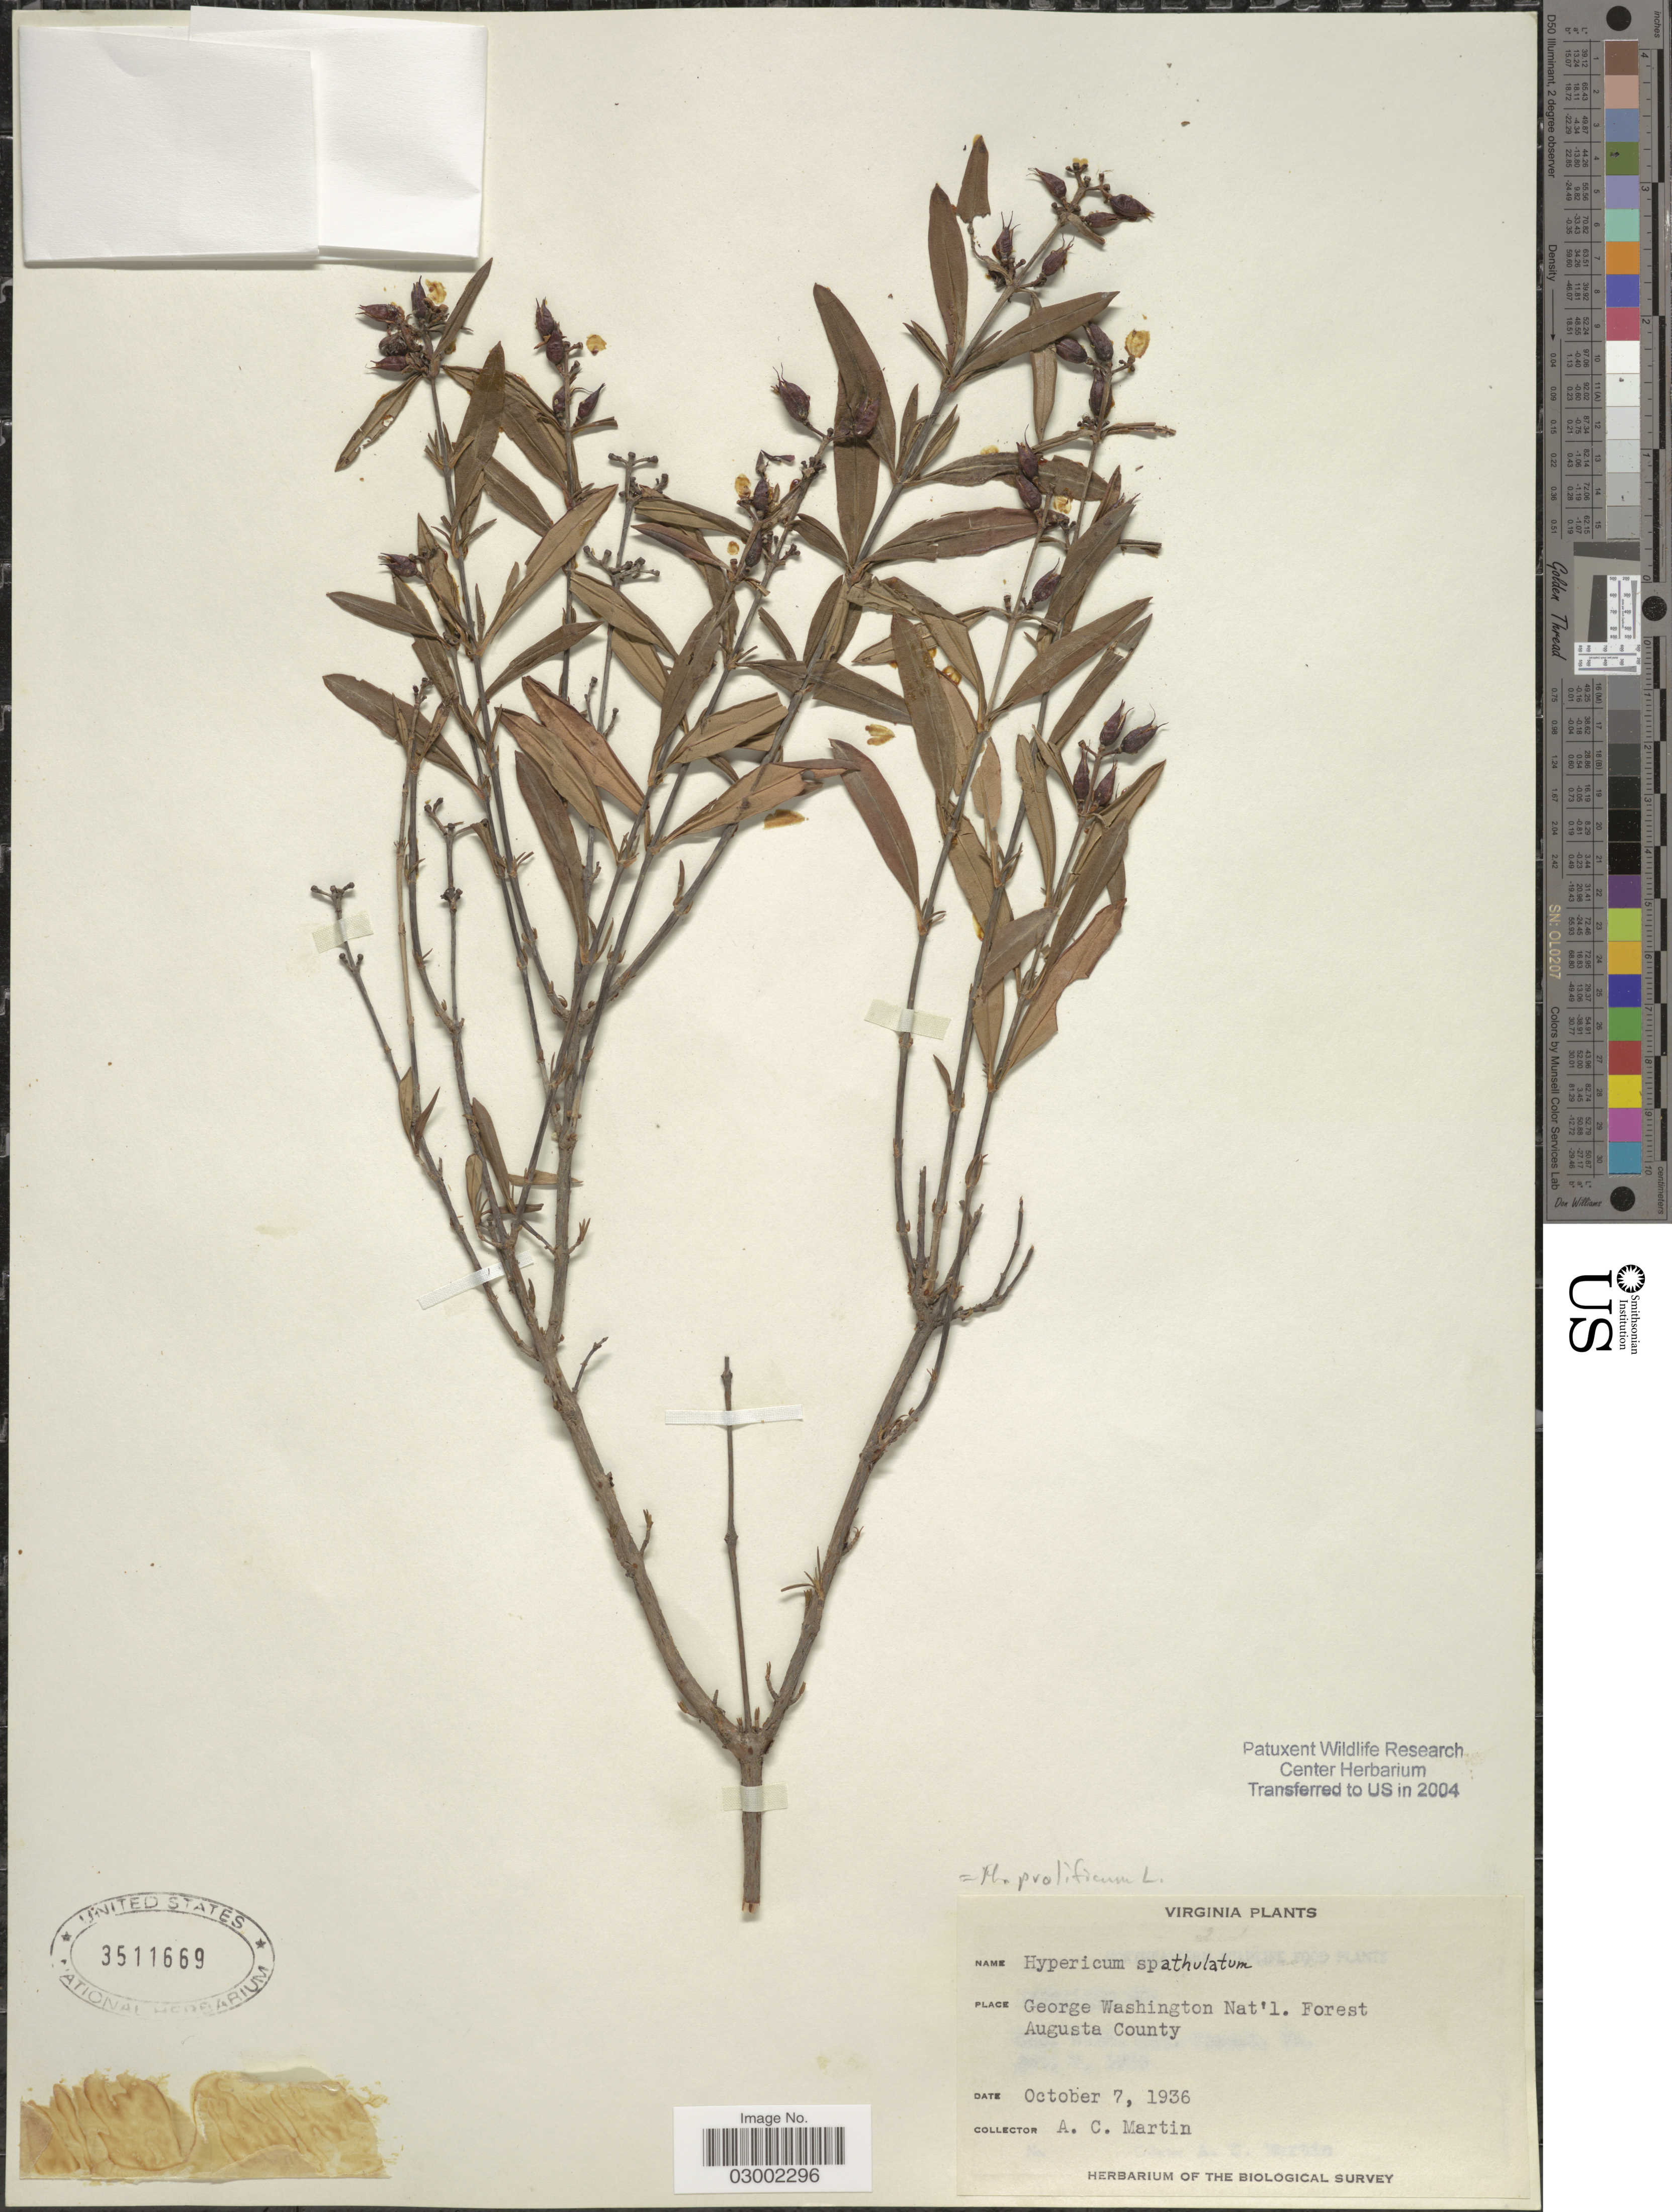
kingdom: Plantae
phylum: Tracheophyta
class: Magnoliopsida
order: Malpighiales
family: Hypericaceae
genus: Hypericum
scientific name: Hypericum prolificum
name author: L.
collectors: A. C. Martin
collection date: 1936-10-07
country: United States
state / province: Virginia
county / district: Augusta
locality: George Washington Nat'l. Forest Augusta County.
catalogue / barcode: US 3511669